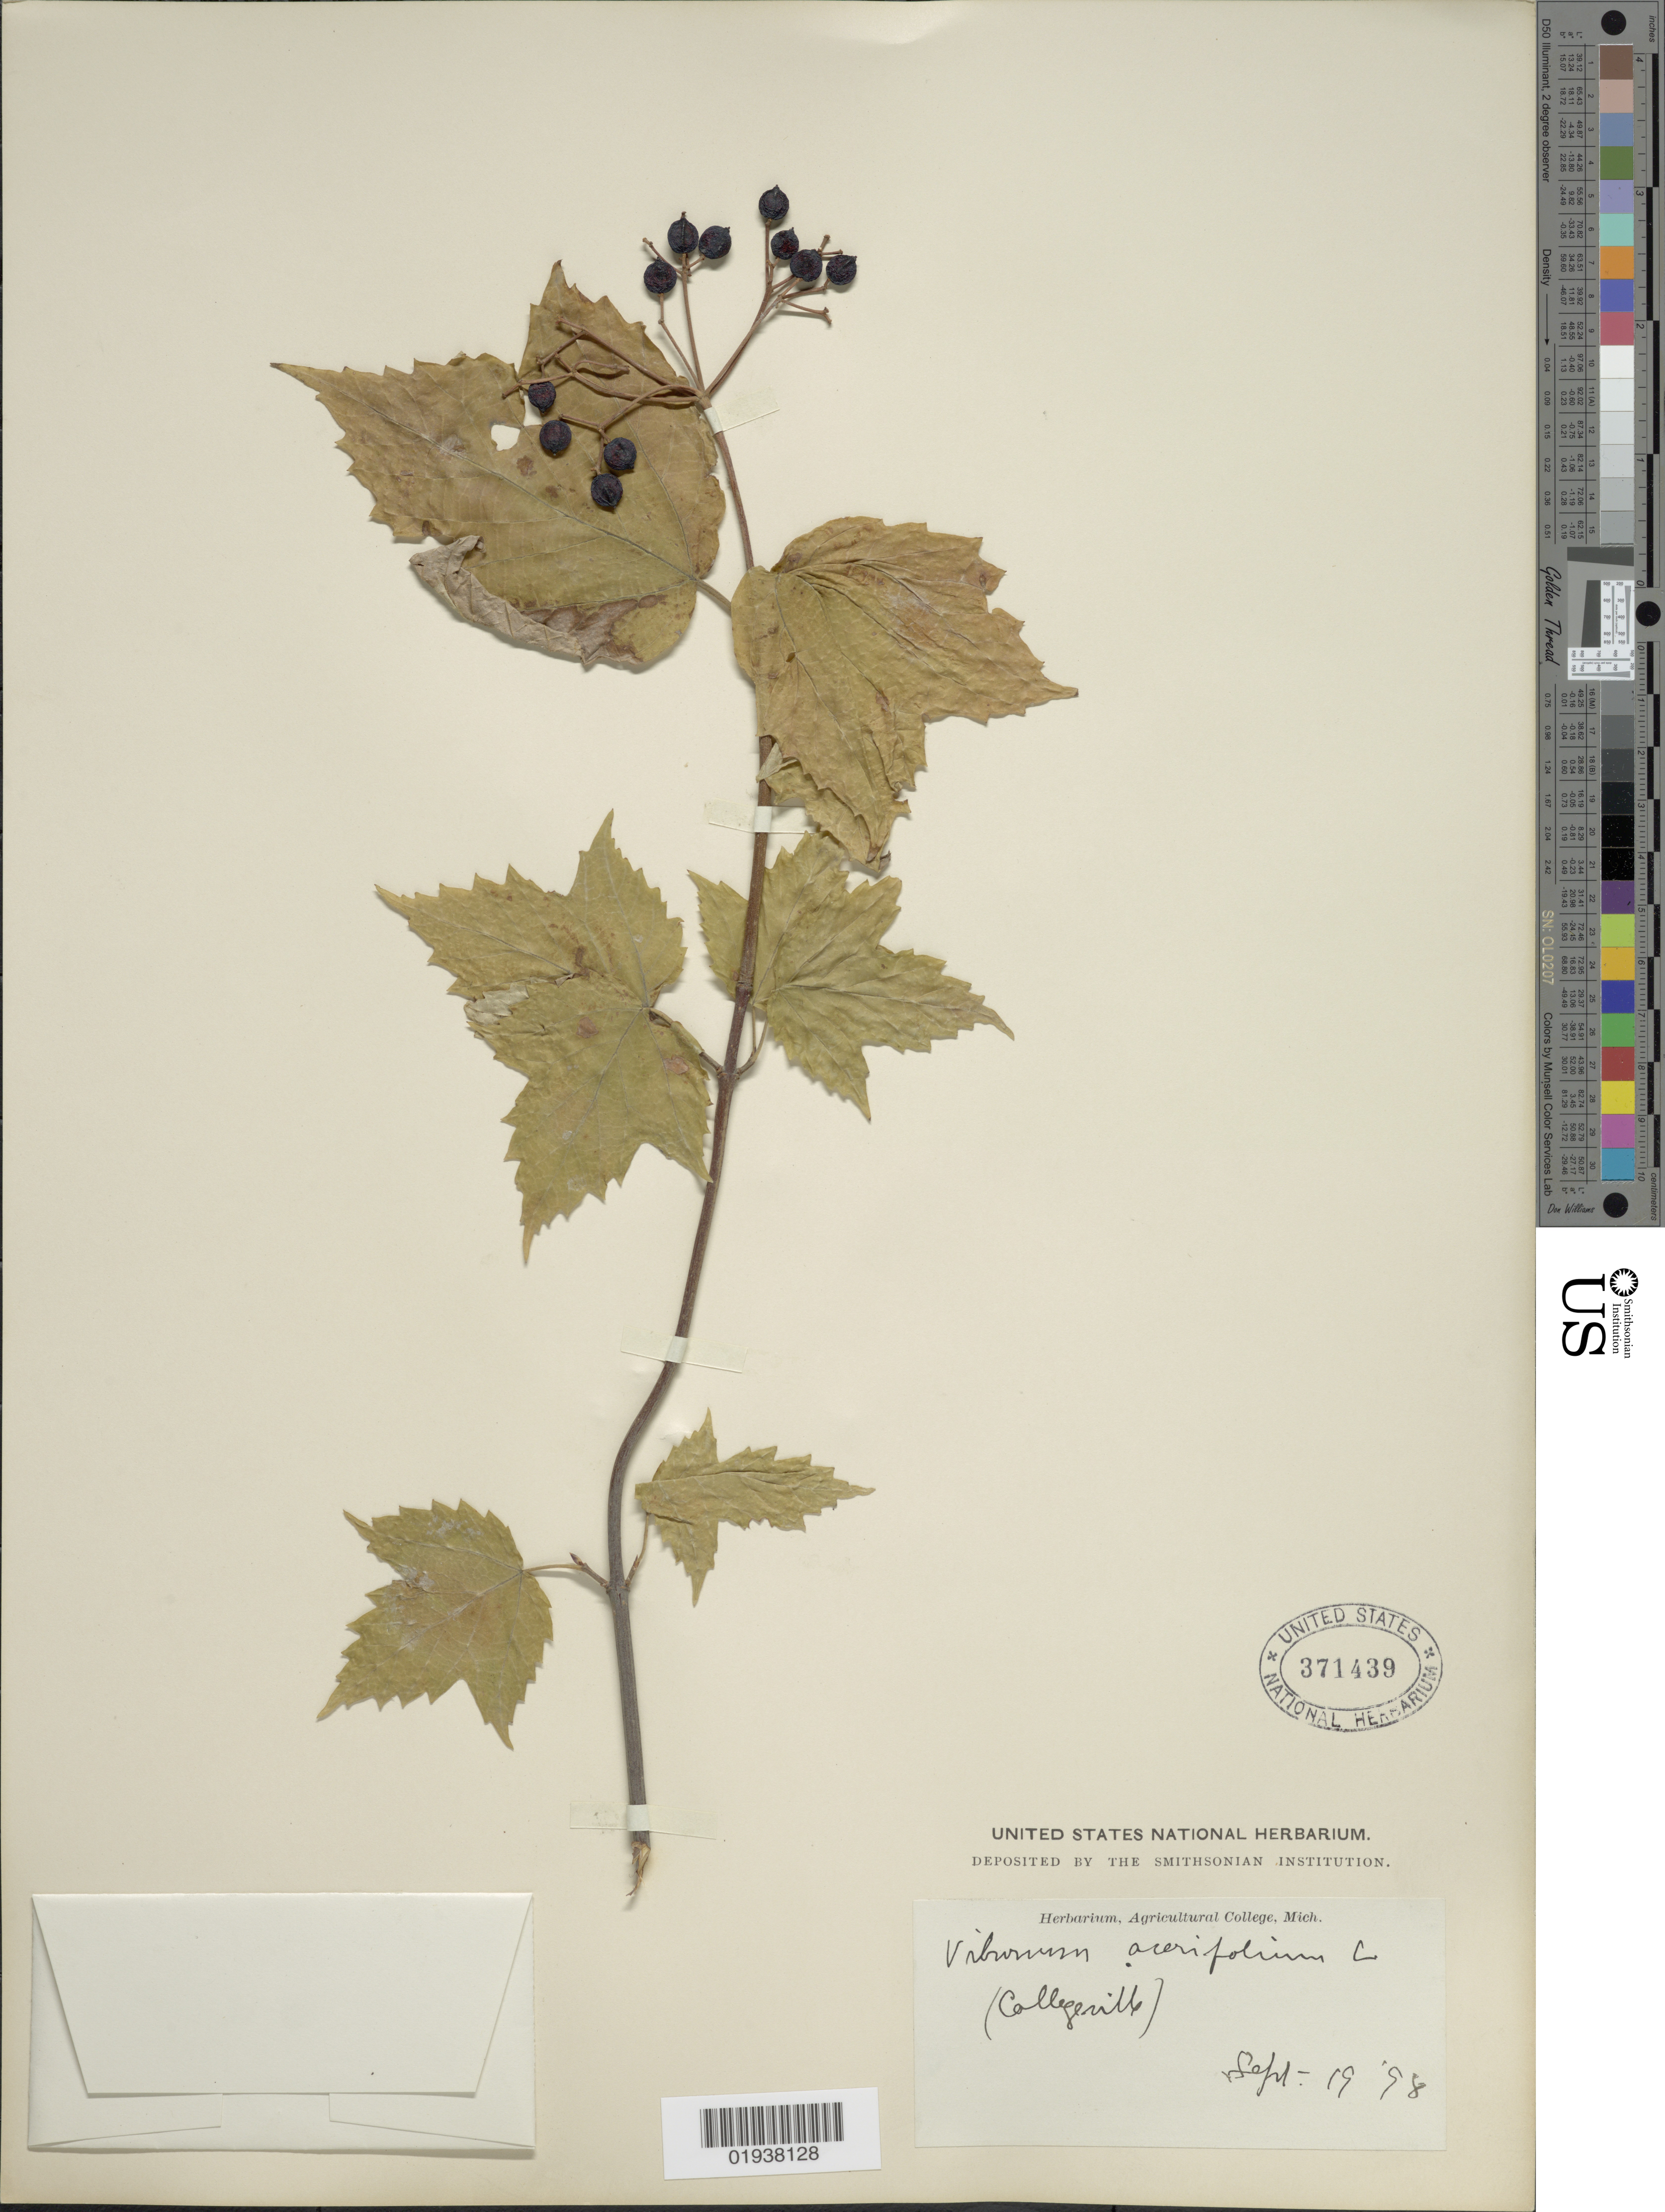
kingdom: Plantae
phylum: Tracheophyta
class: Magnoliopsida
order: Dipsacales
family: Viburnaceae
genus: Viburnum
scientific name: Viburnum acerifolium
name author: L.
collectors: Ex herb. Agricultural College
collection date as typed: Sept. 19 '98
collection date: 1898-09-19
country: United States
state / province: Michigan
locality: (Collegeville) [Minnesota?]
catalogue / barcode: US 371439